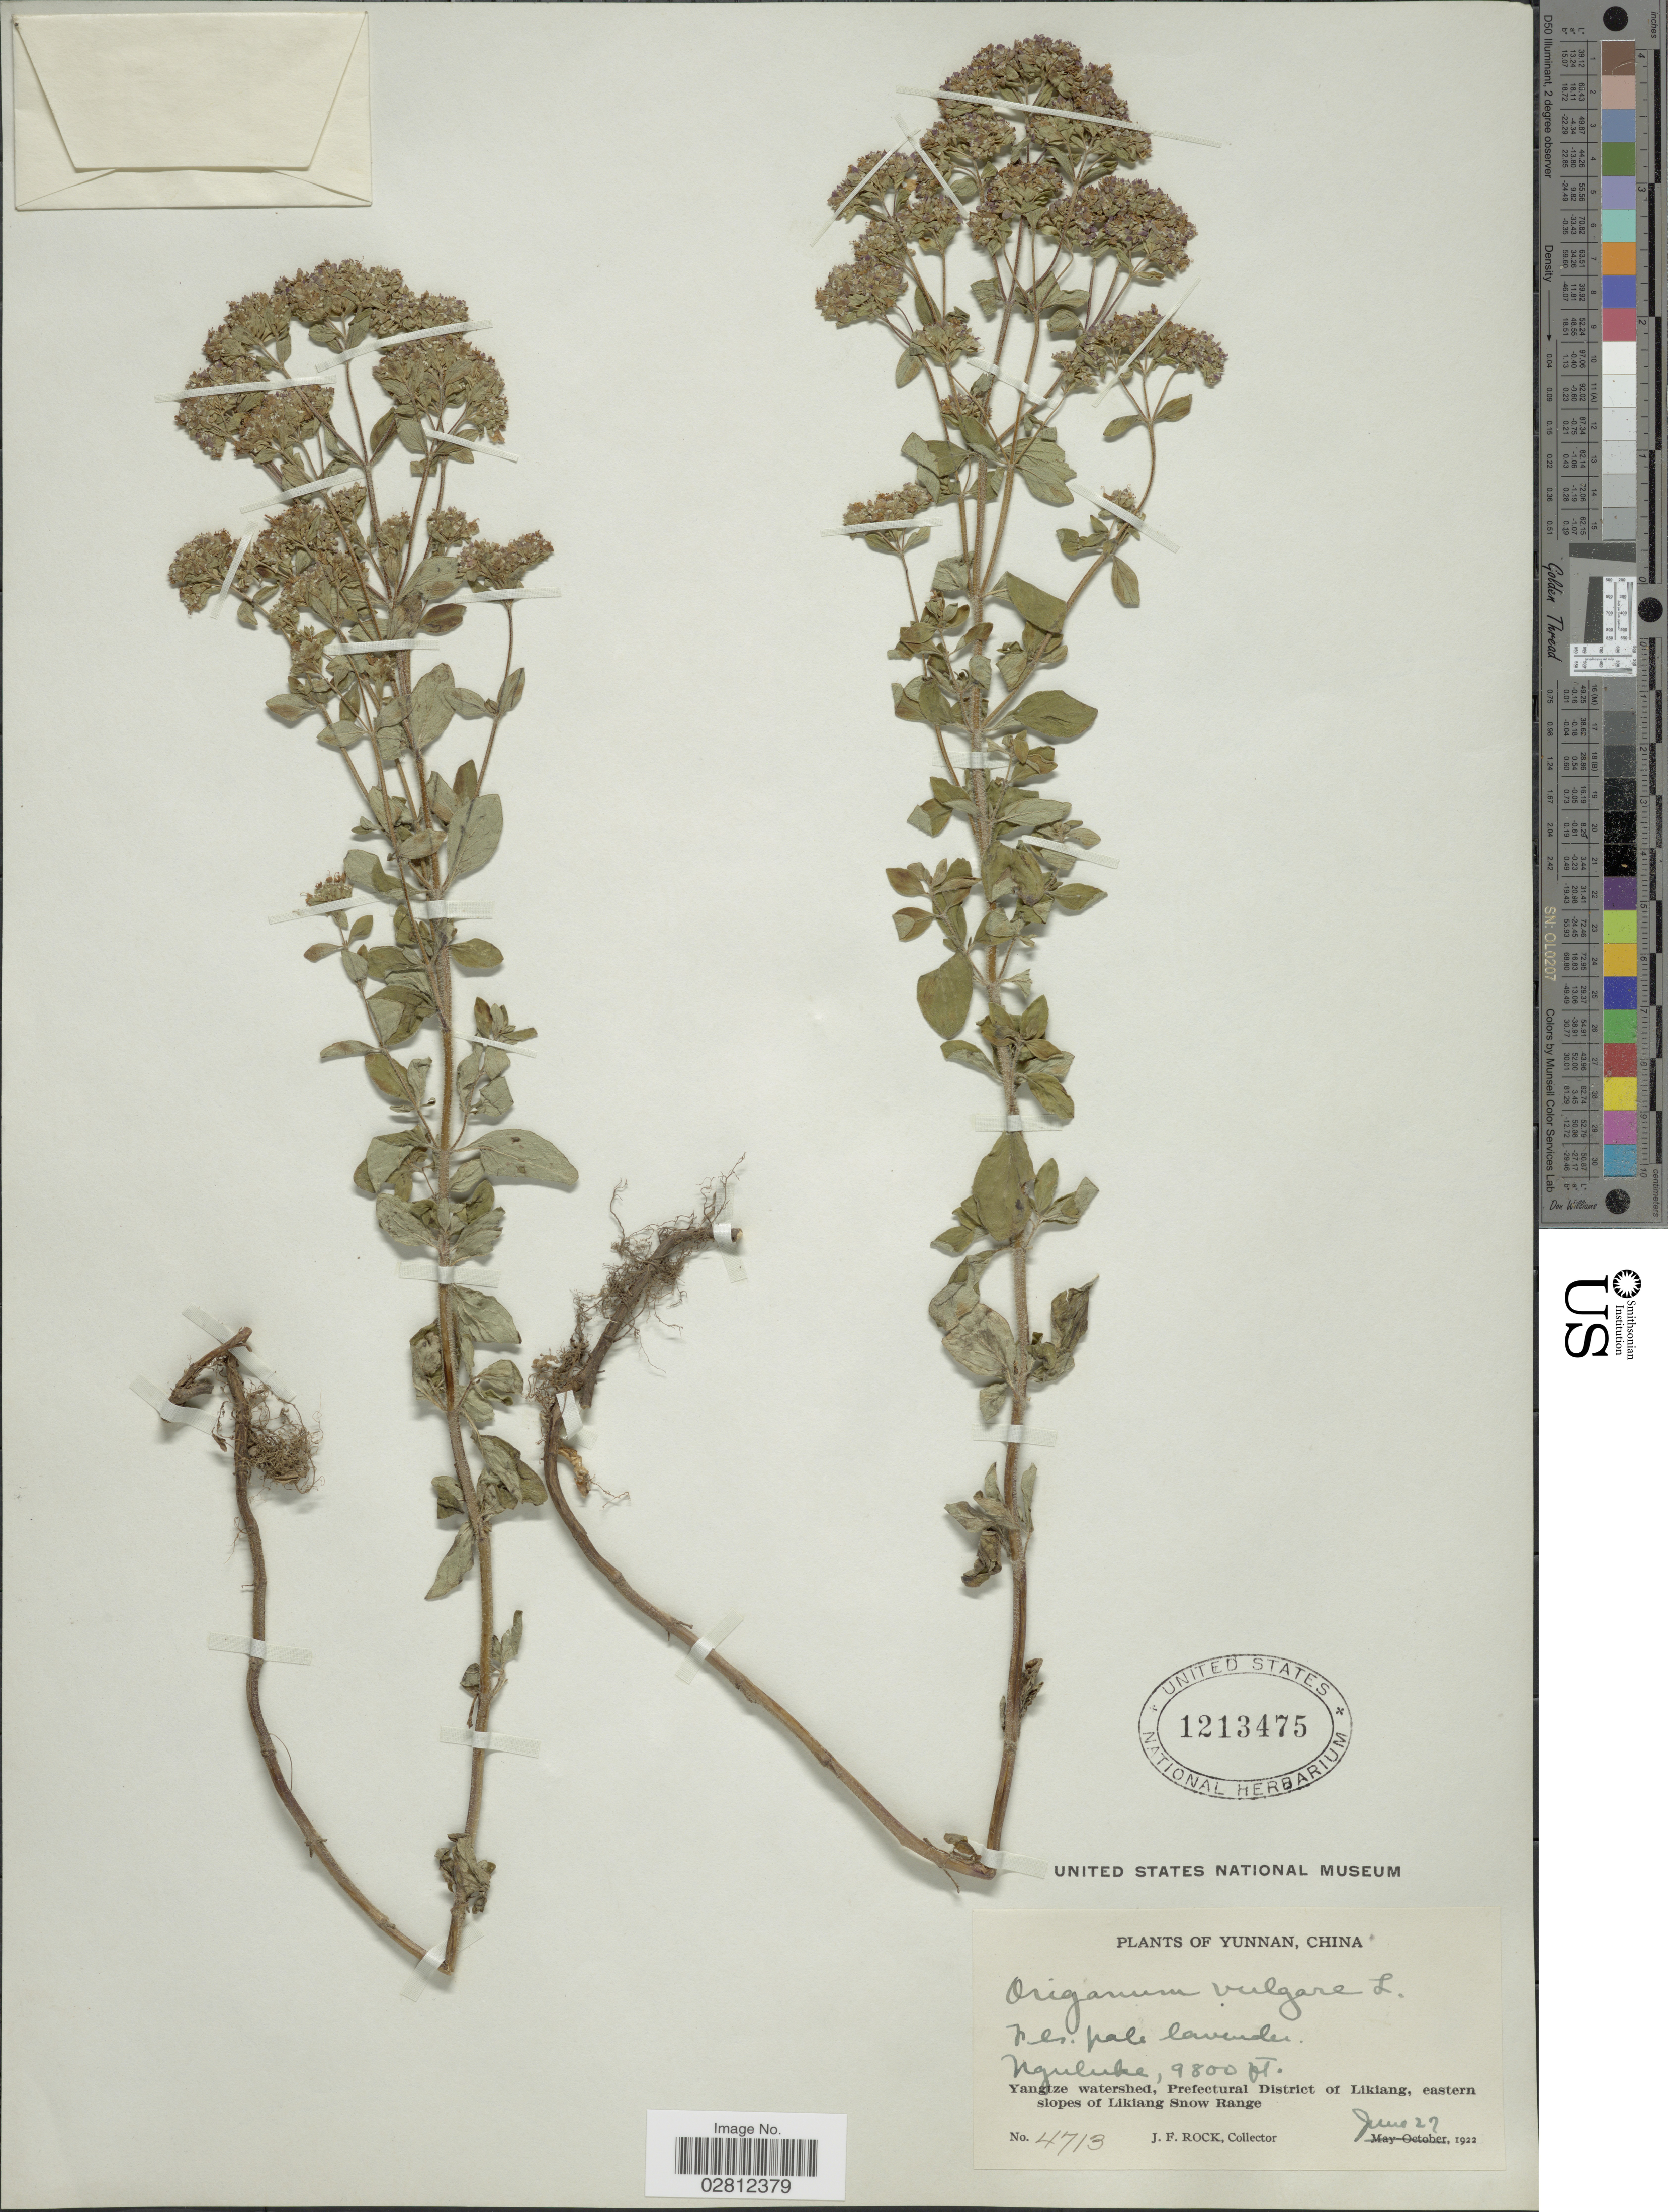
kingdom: Plantae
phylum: Tracheophyta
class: Magnoliopsida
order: Lamiales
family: Lamiaceae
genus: Origanum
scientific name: Origanum vulgare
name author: L.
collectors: J. Rock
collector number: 4713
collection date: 1922-06-27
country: China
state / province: Yunnan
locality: Nguluke, Yangtze watershed, Prefectural District of Likiang, eastern slopes of Likiang Snow Range.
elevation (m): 2987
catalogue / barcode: US 1213475